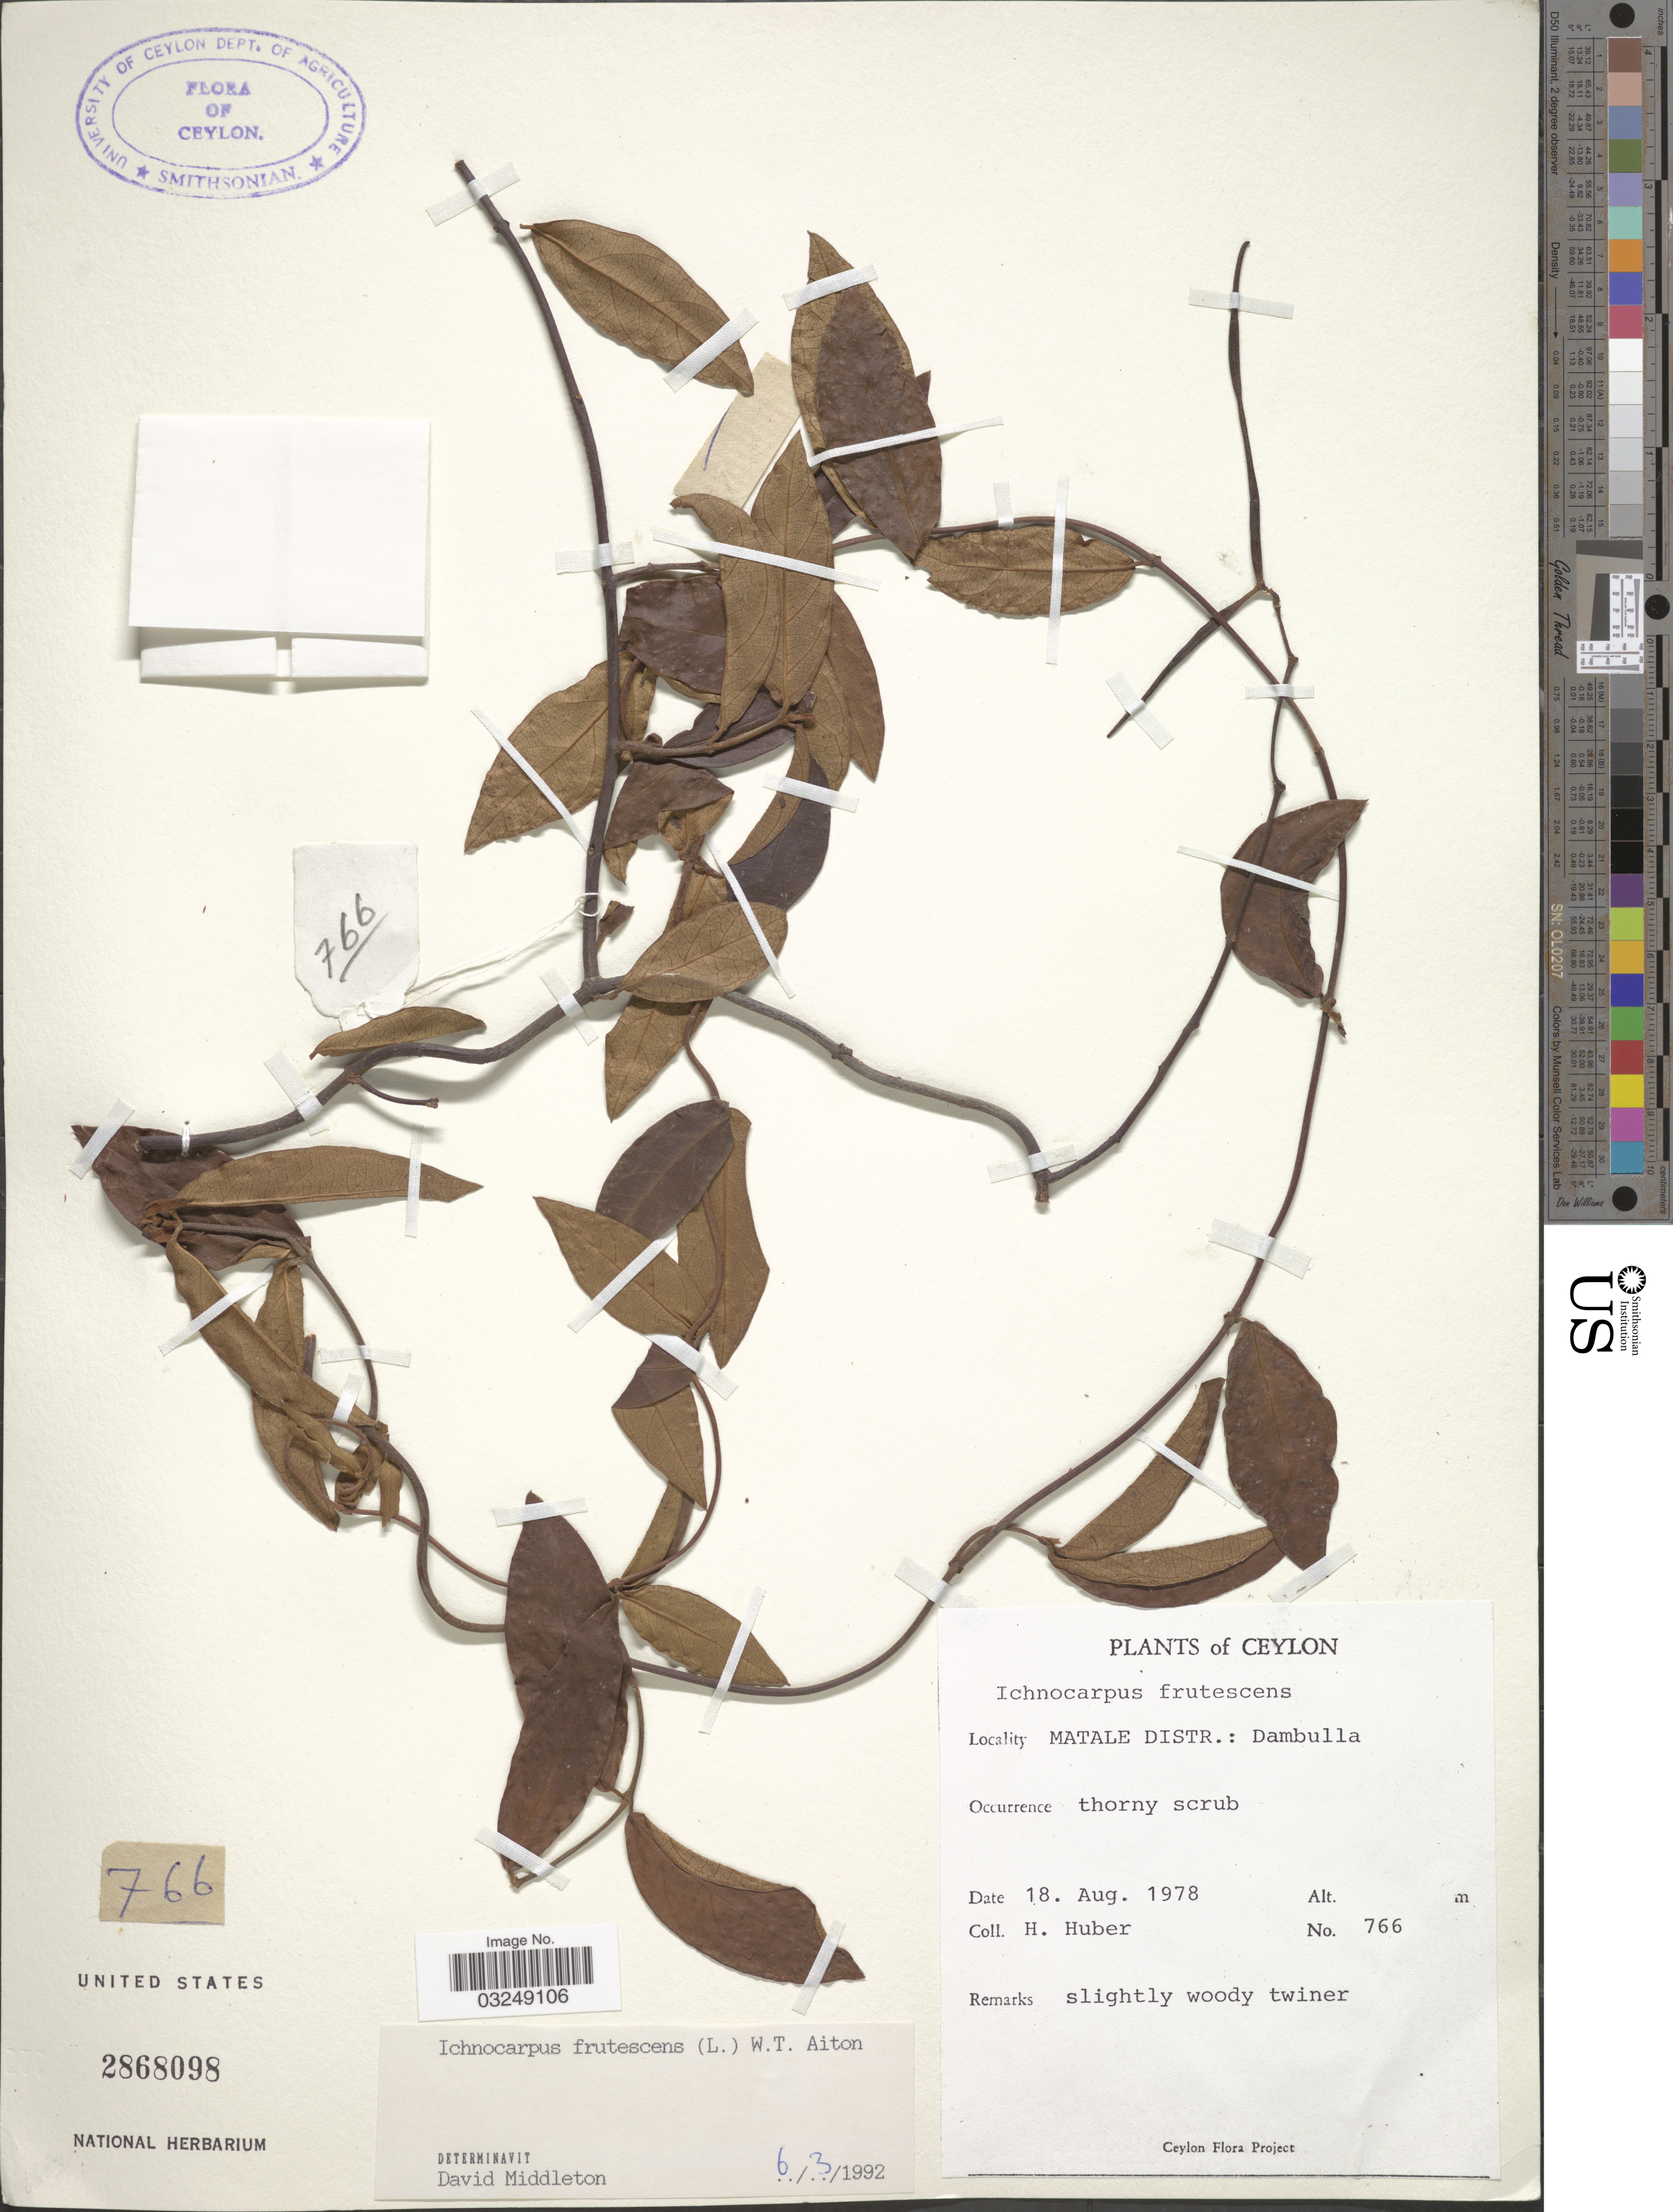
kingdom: Plantae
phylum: Tracheophyta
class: Magnoliopsida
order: Gentianales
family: Apocynaceae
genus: Ichnocarpus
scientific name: Ichnocarpus frutescens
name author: (L.) W.T. Aiton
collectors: H. Huber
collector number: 766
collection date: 1978-08-18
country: Sri Lanka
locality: Ceylon. Matale Distr.: Dambulla.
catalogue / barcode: US 2868098